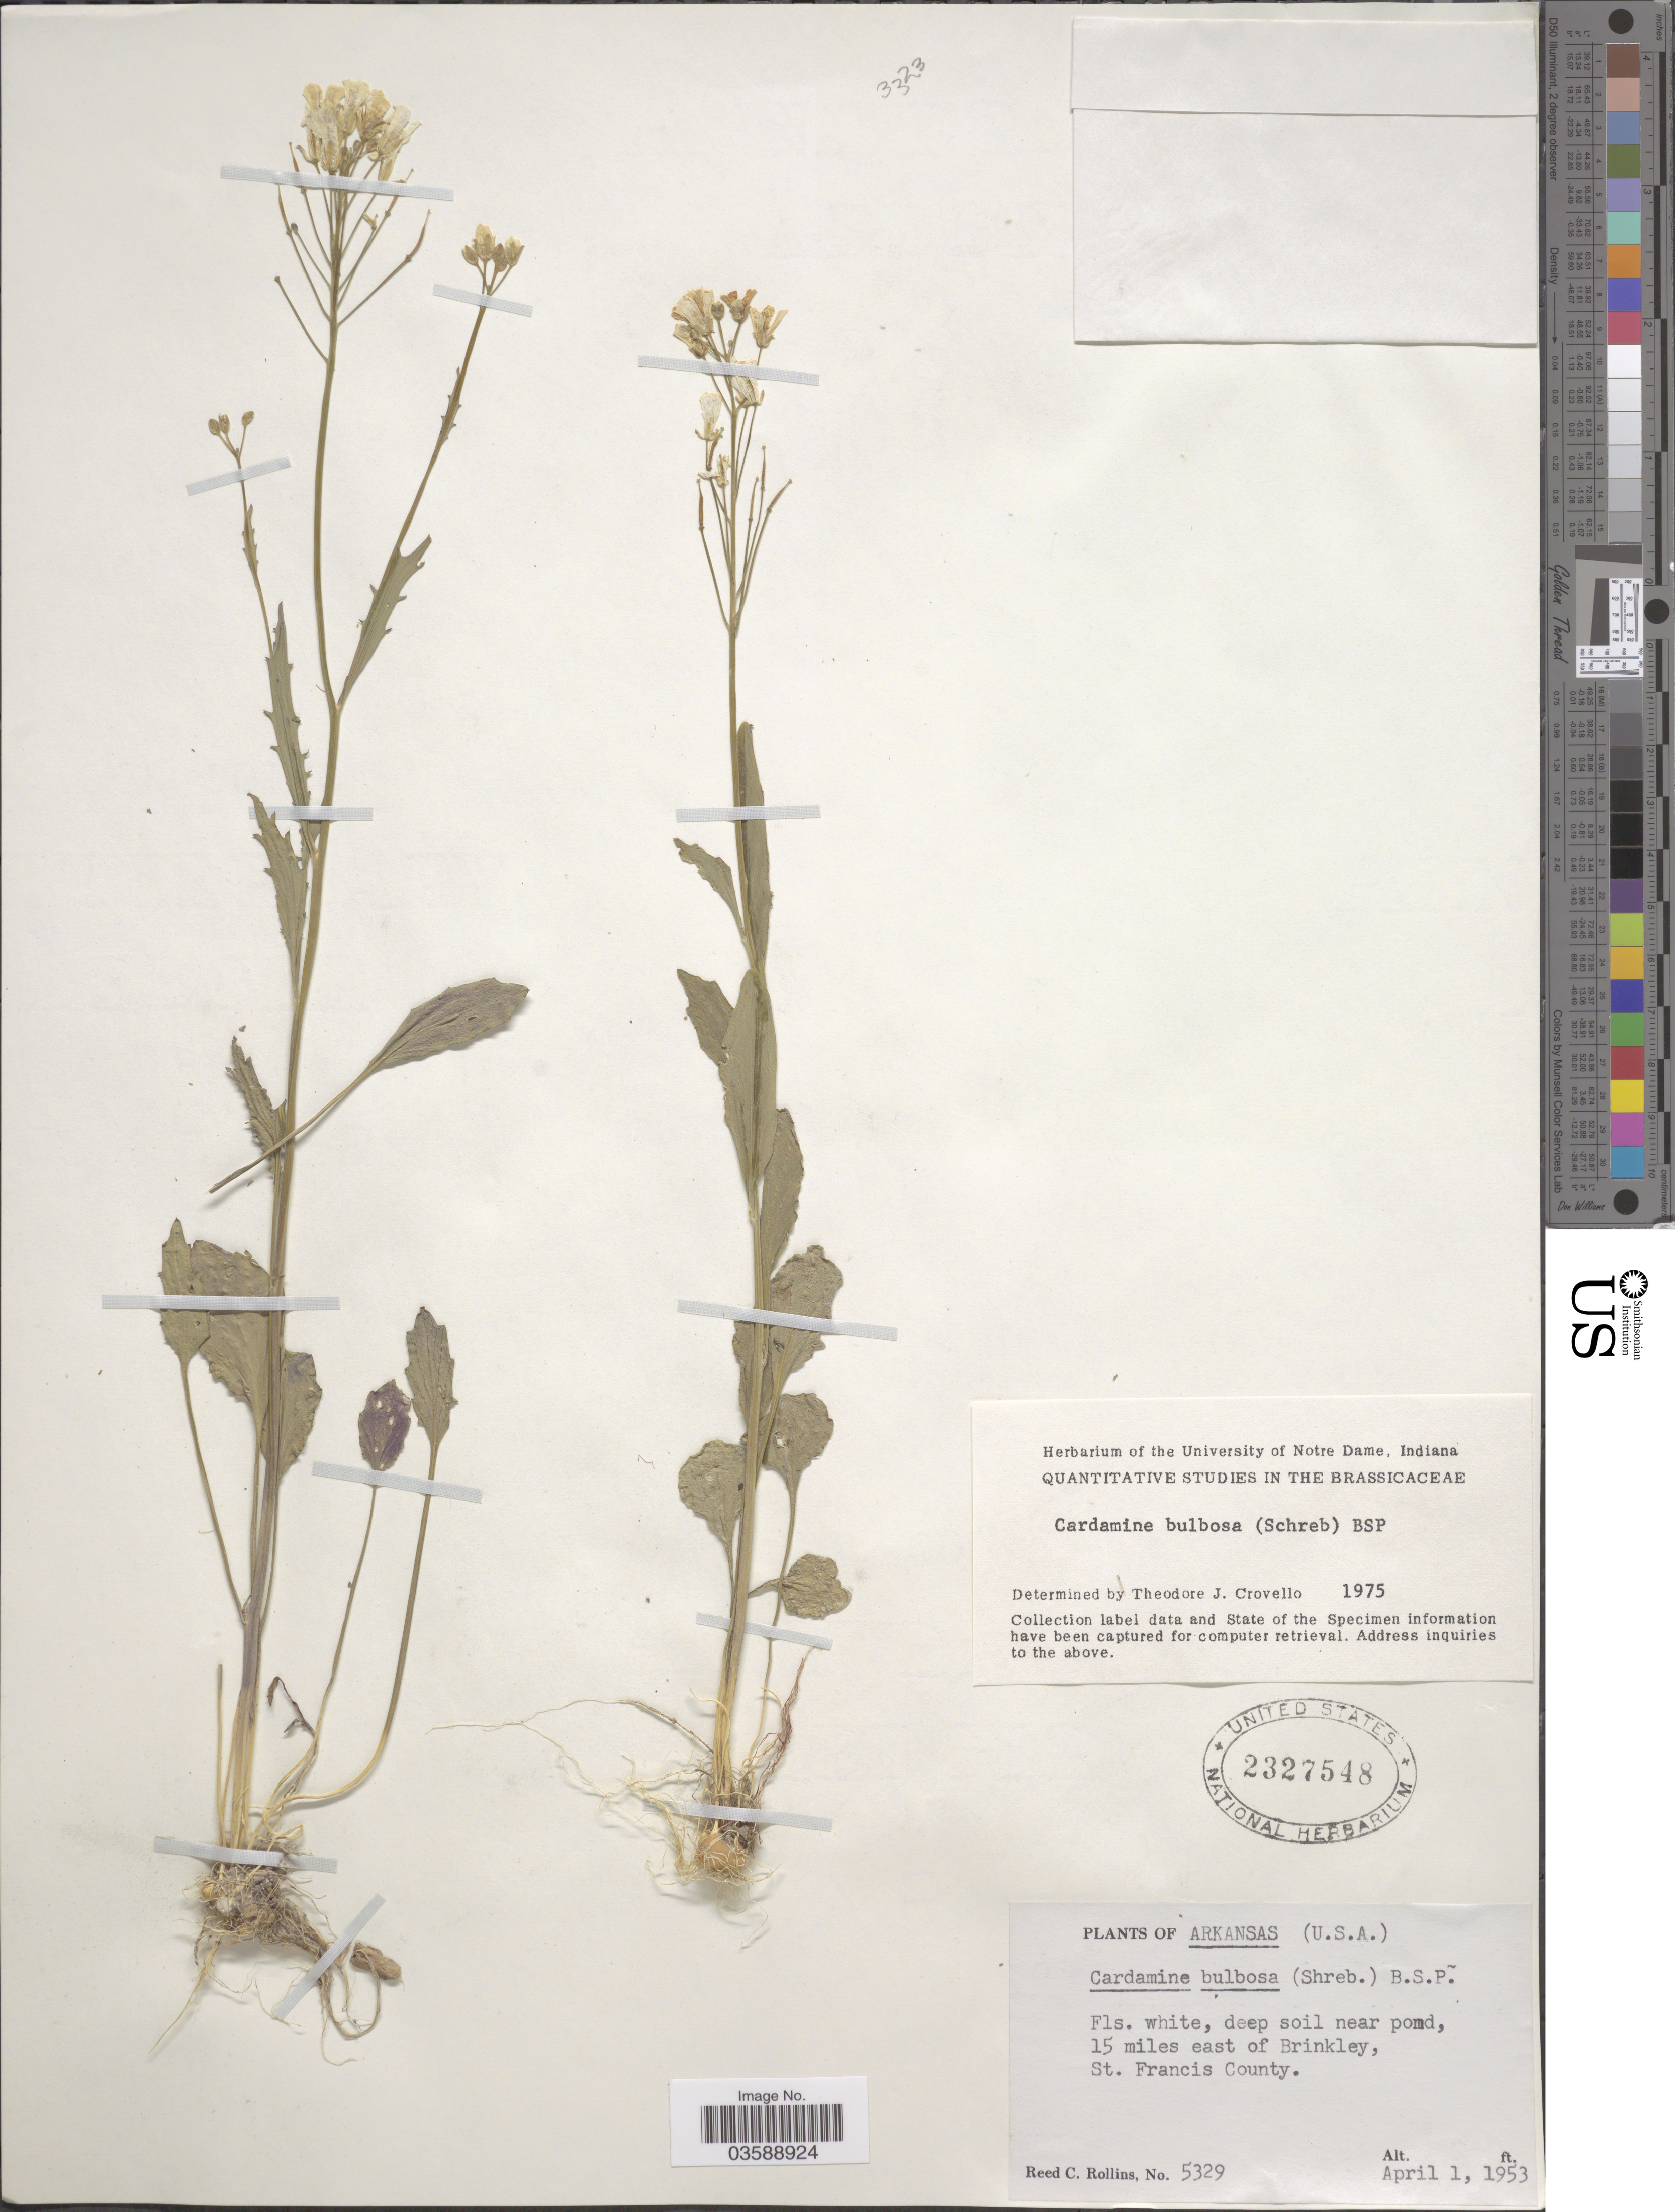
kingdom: Plantae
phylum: Tracheophyta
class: Magnoliopsida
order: Brassicales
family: Brassicaceae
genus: Cardamine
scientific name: Cardamine bulbosa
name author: (Schreb. ex Muhl.) Britton et al.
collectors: R. C. Rollins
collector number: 5329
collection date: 1953-04-01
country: United States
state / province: Arkansas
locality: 15 miles east of Brinkley, St. Francis County.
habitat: deep soil near pond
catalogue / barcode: US 2327548